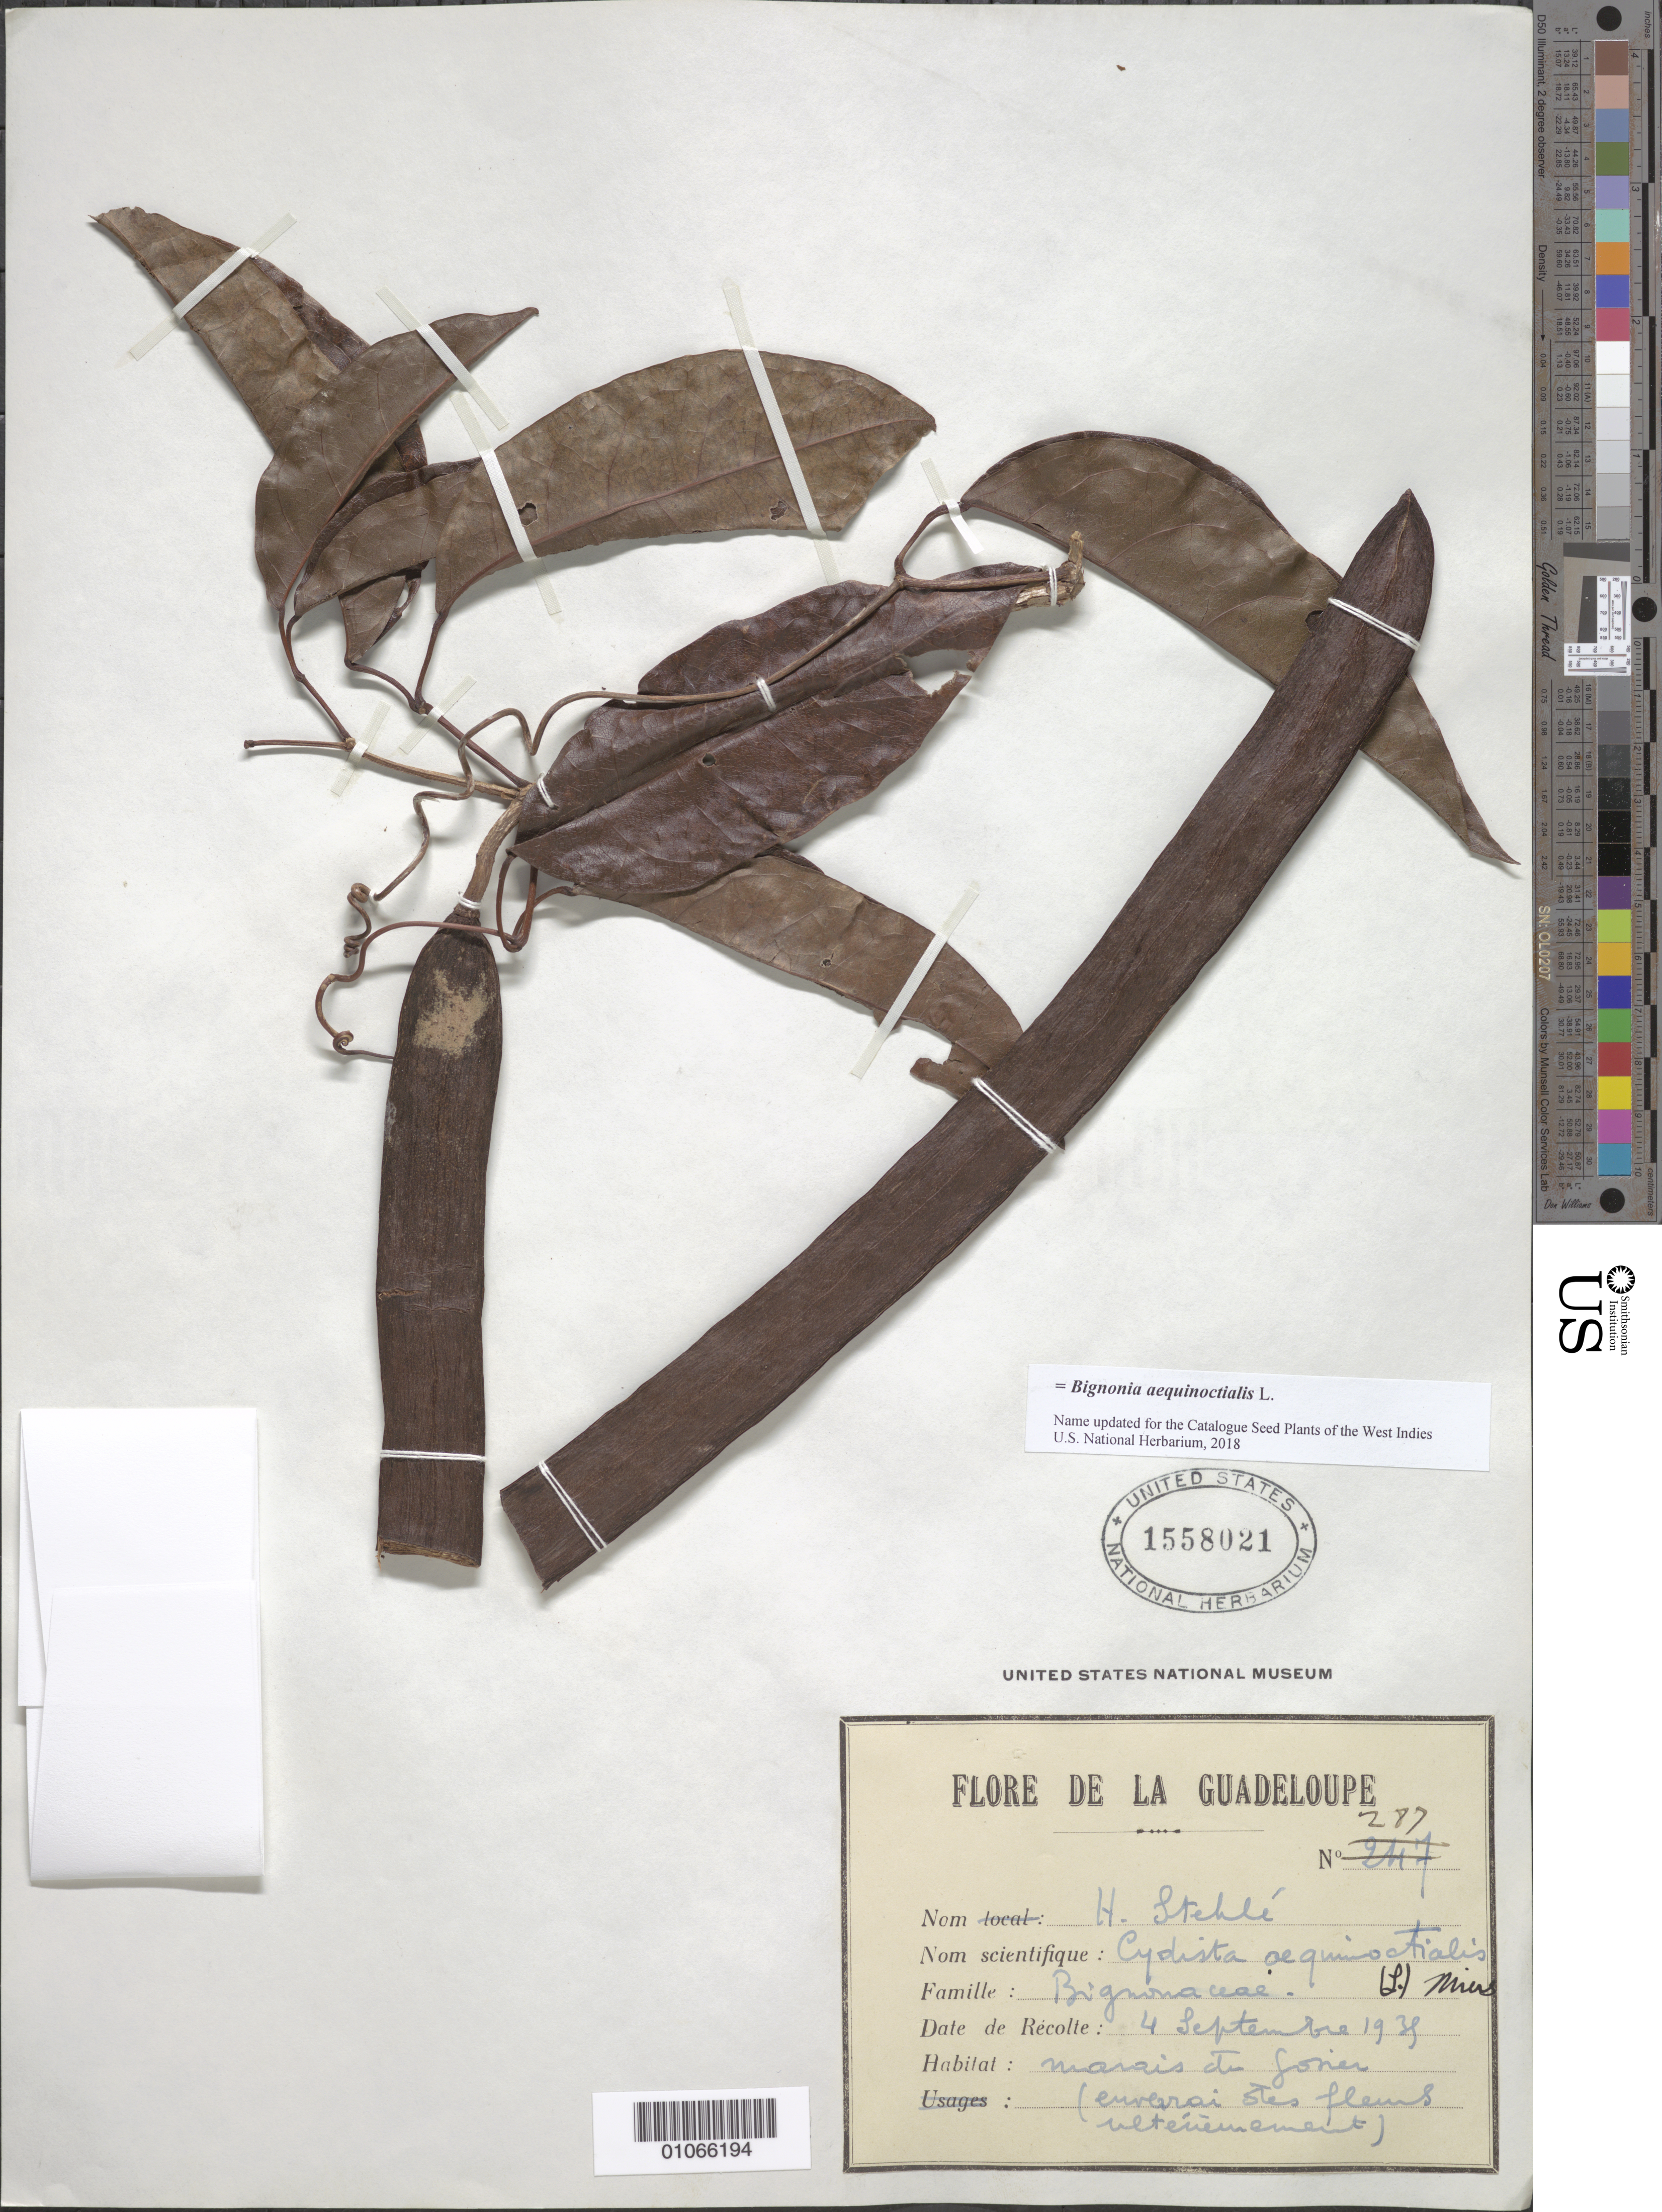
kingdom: Plantae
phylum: Tracheophyta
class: Magnoliopsida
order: Lamiales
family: Bignoniaceae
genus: Bignonia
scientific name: Bignonia aequinoctialis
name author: L.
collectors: H. Stehlé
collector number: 287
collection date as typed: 04 Sep 1938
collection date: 1938-09-04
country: Guadeloupe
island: Grand Terre Island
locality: Marshes of Gosier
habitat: Marais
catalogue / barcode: US 1558021